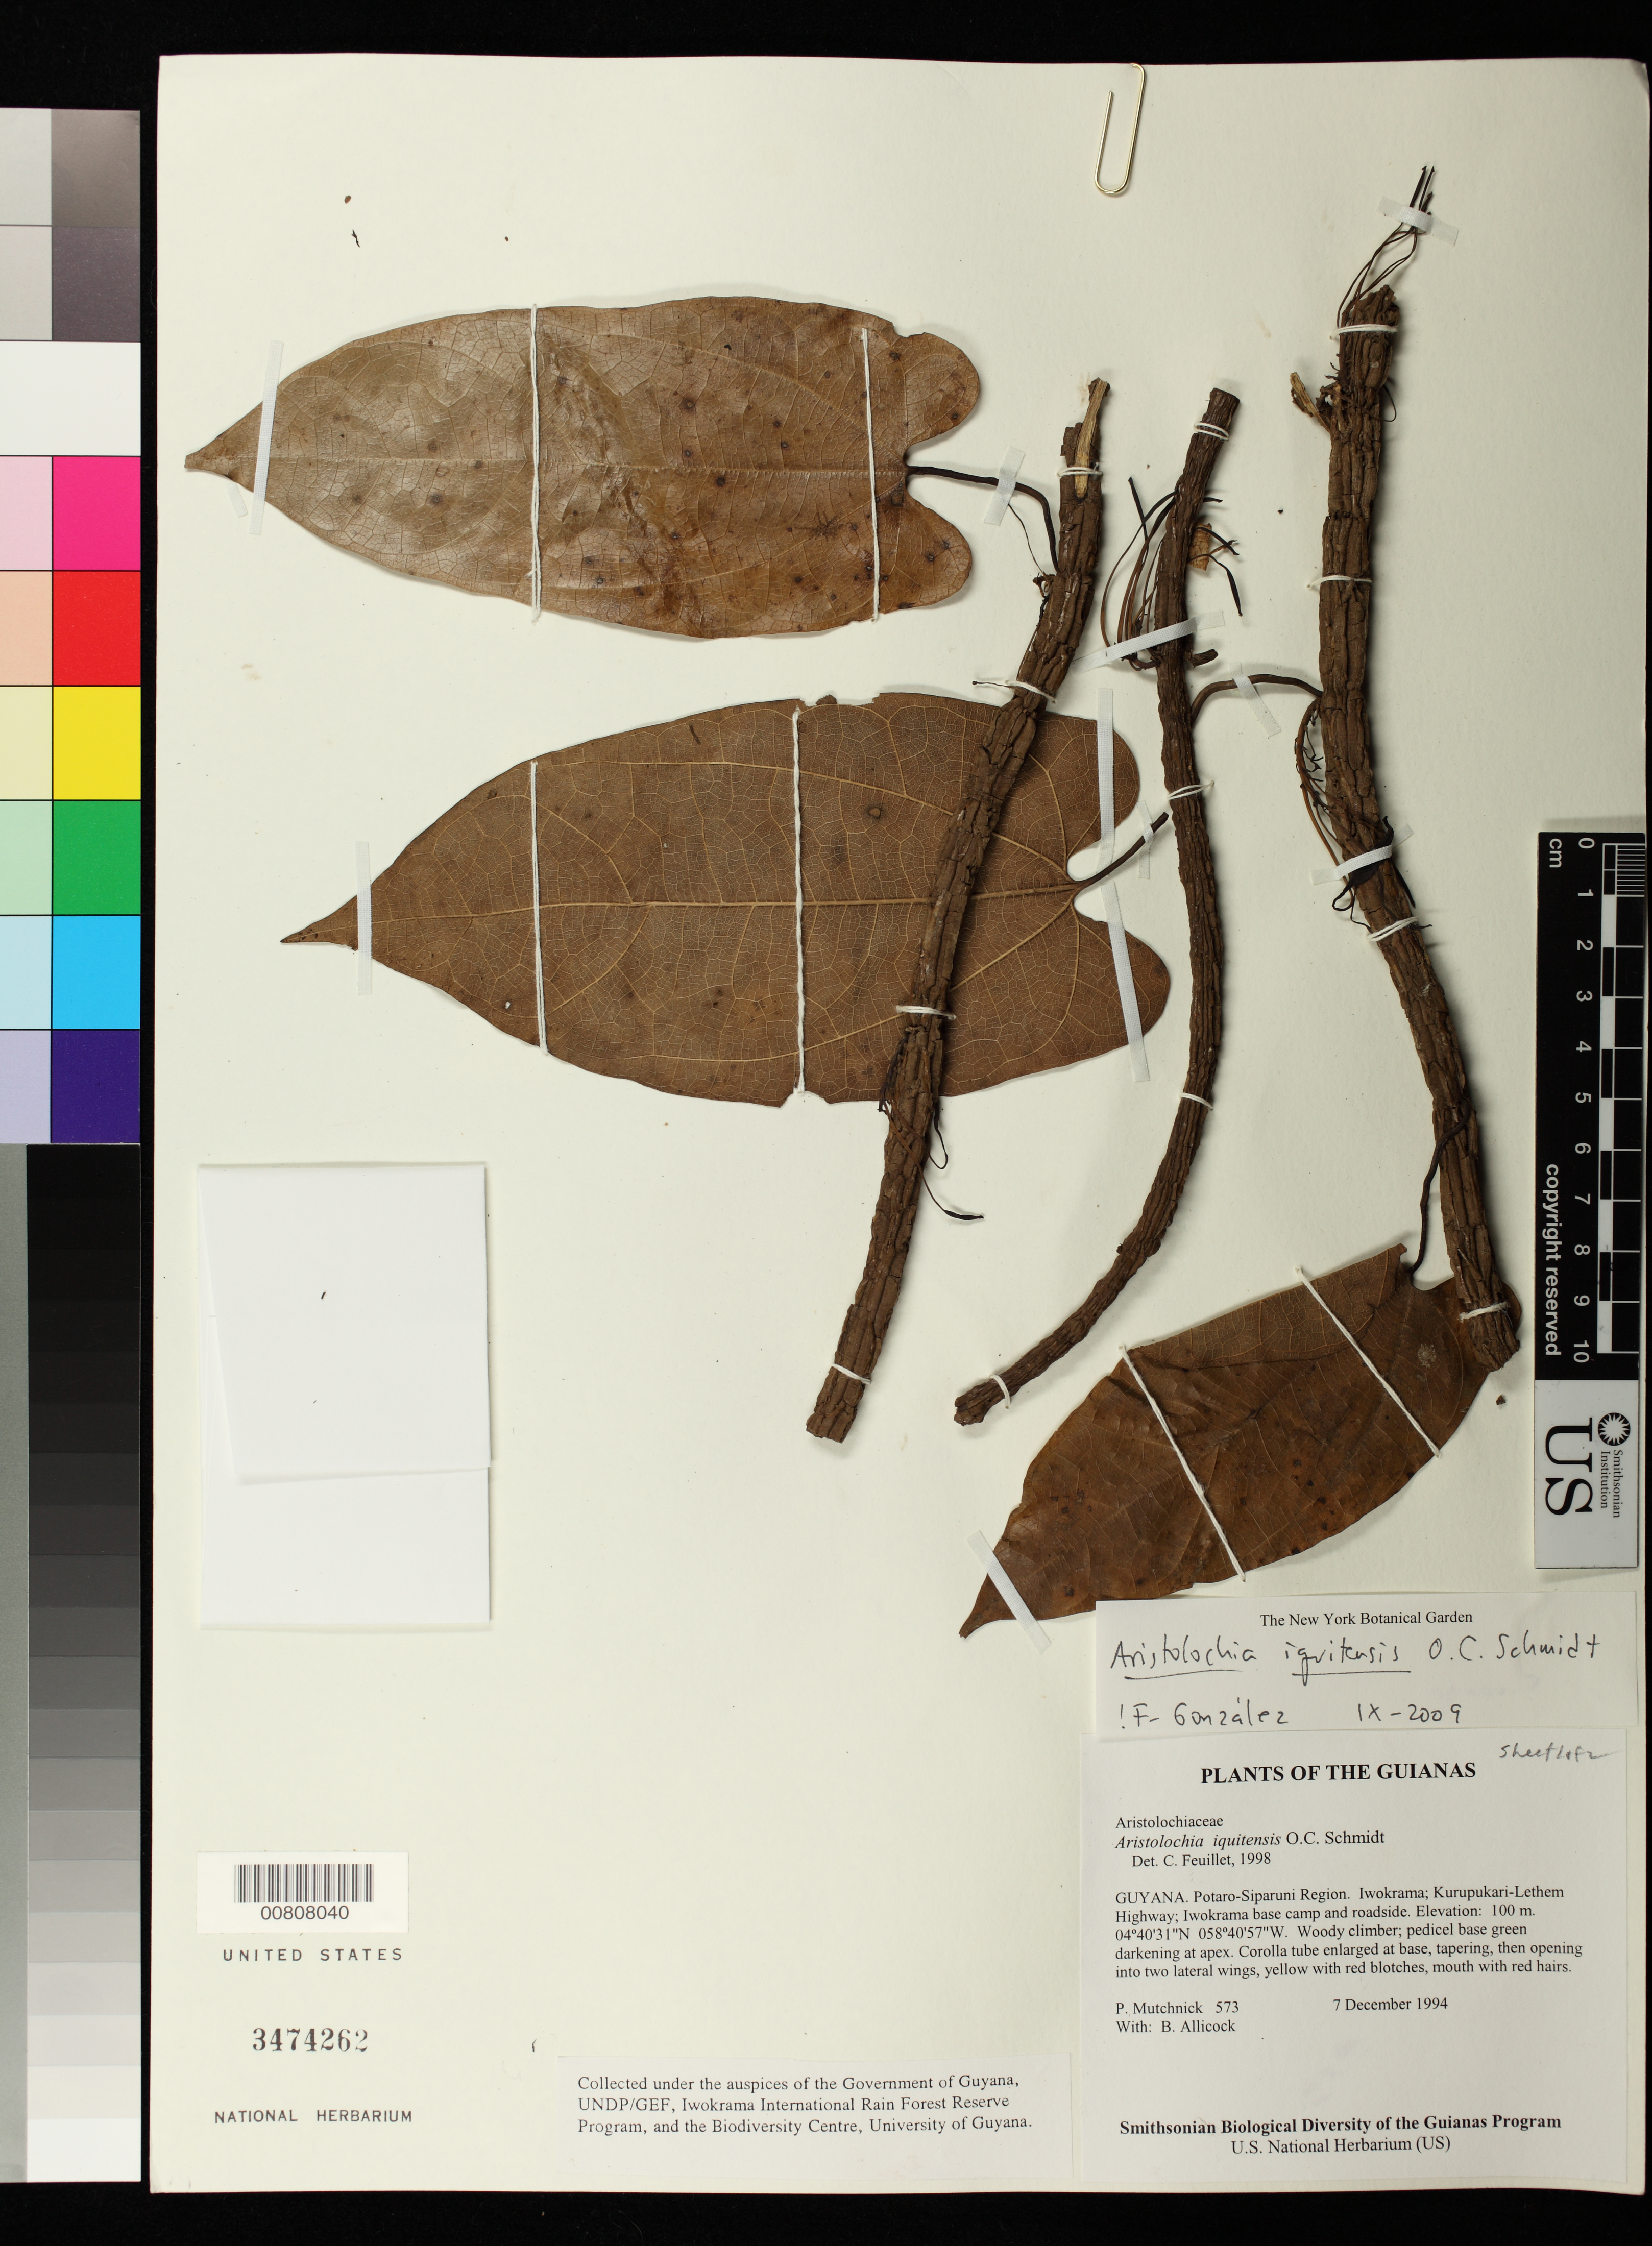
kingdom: Plantae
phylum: Tracheophyta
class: Magnoliopsida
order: Piperales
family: Aristolochiaceae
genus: Aristolochia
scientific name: Aristolochia iquitensis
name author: O.C. Schmidt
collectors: P. Mutchnick & B. Allicock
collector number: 573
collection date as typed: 7 December 1994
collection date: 1994-12-07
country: Guyana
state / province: Potaro-Siparuni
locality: Iwokrama; Kurupukari-Lethem Highway; Iwokrama base camp and roadside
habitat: Mesic forest; some disturbed areas on sandy soils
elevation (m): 100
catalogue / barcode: US 3474262